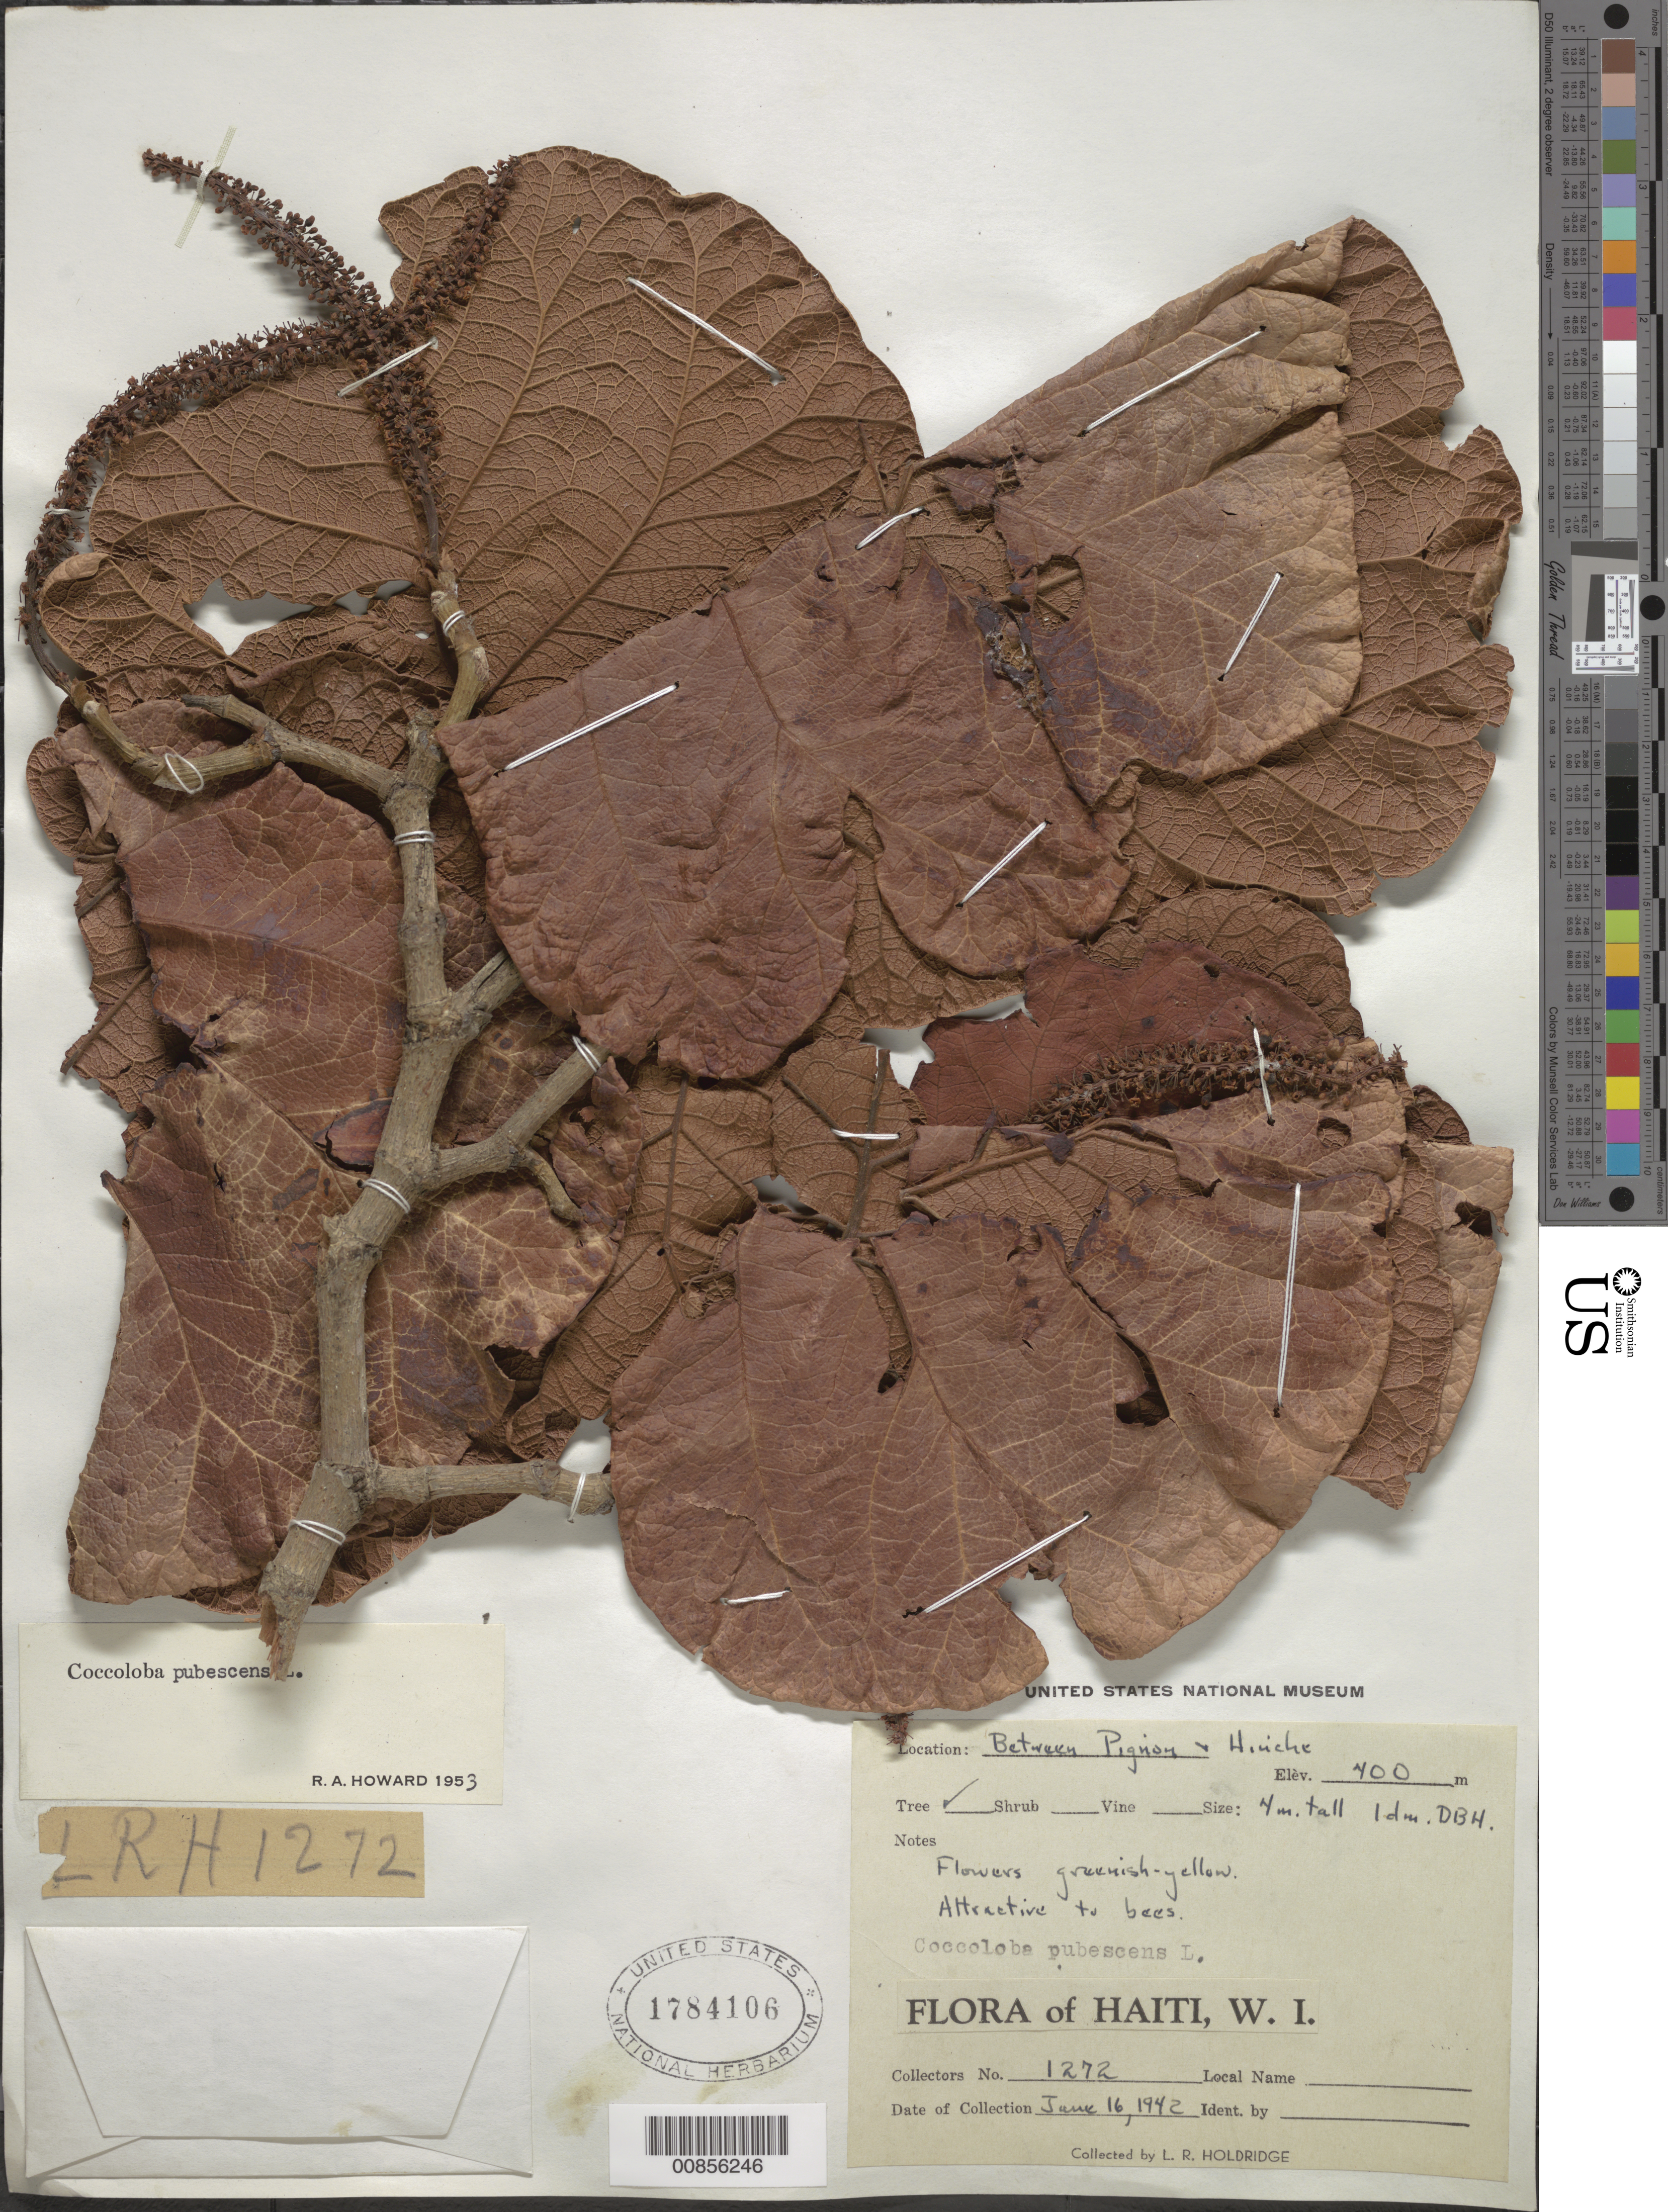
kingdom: Plantae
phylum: Tracheophyta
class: Magnoliopsida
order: Caryophyllales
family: Polygonaceae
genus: Coccoloba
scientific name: Coccoloba pubescens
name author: L.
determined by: Howard, R. A.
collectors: L. Holdridge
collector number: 1272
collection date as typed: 16 Jun 1942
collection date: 1942-06-16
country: Haiti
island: Hispaniola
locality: Between Pignon and Hinche.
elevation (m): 400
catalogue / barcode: US 1784106